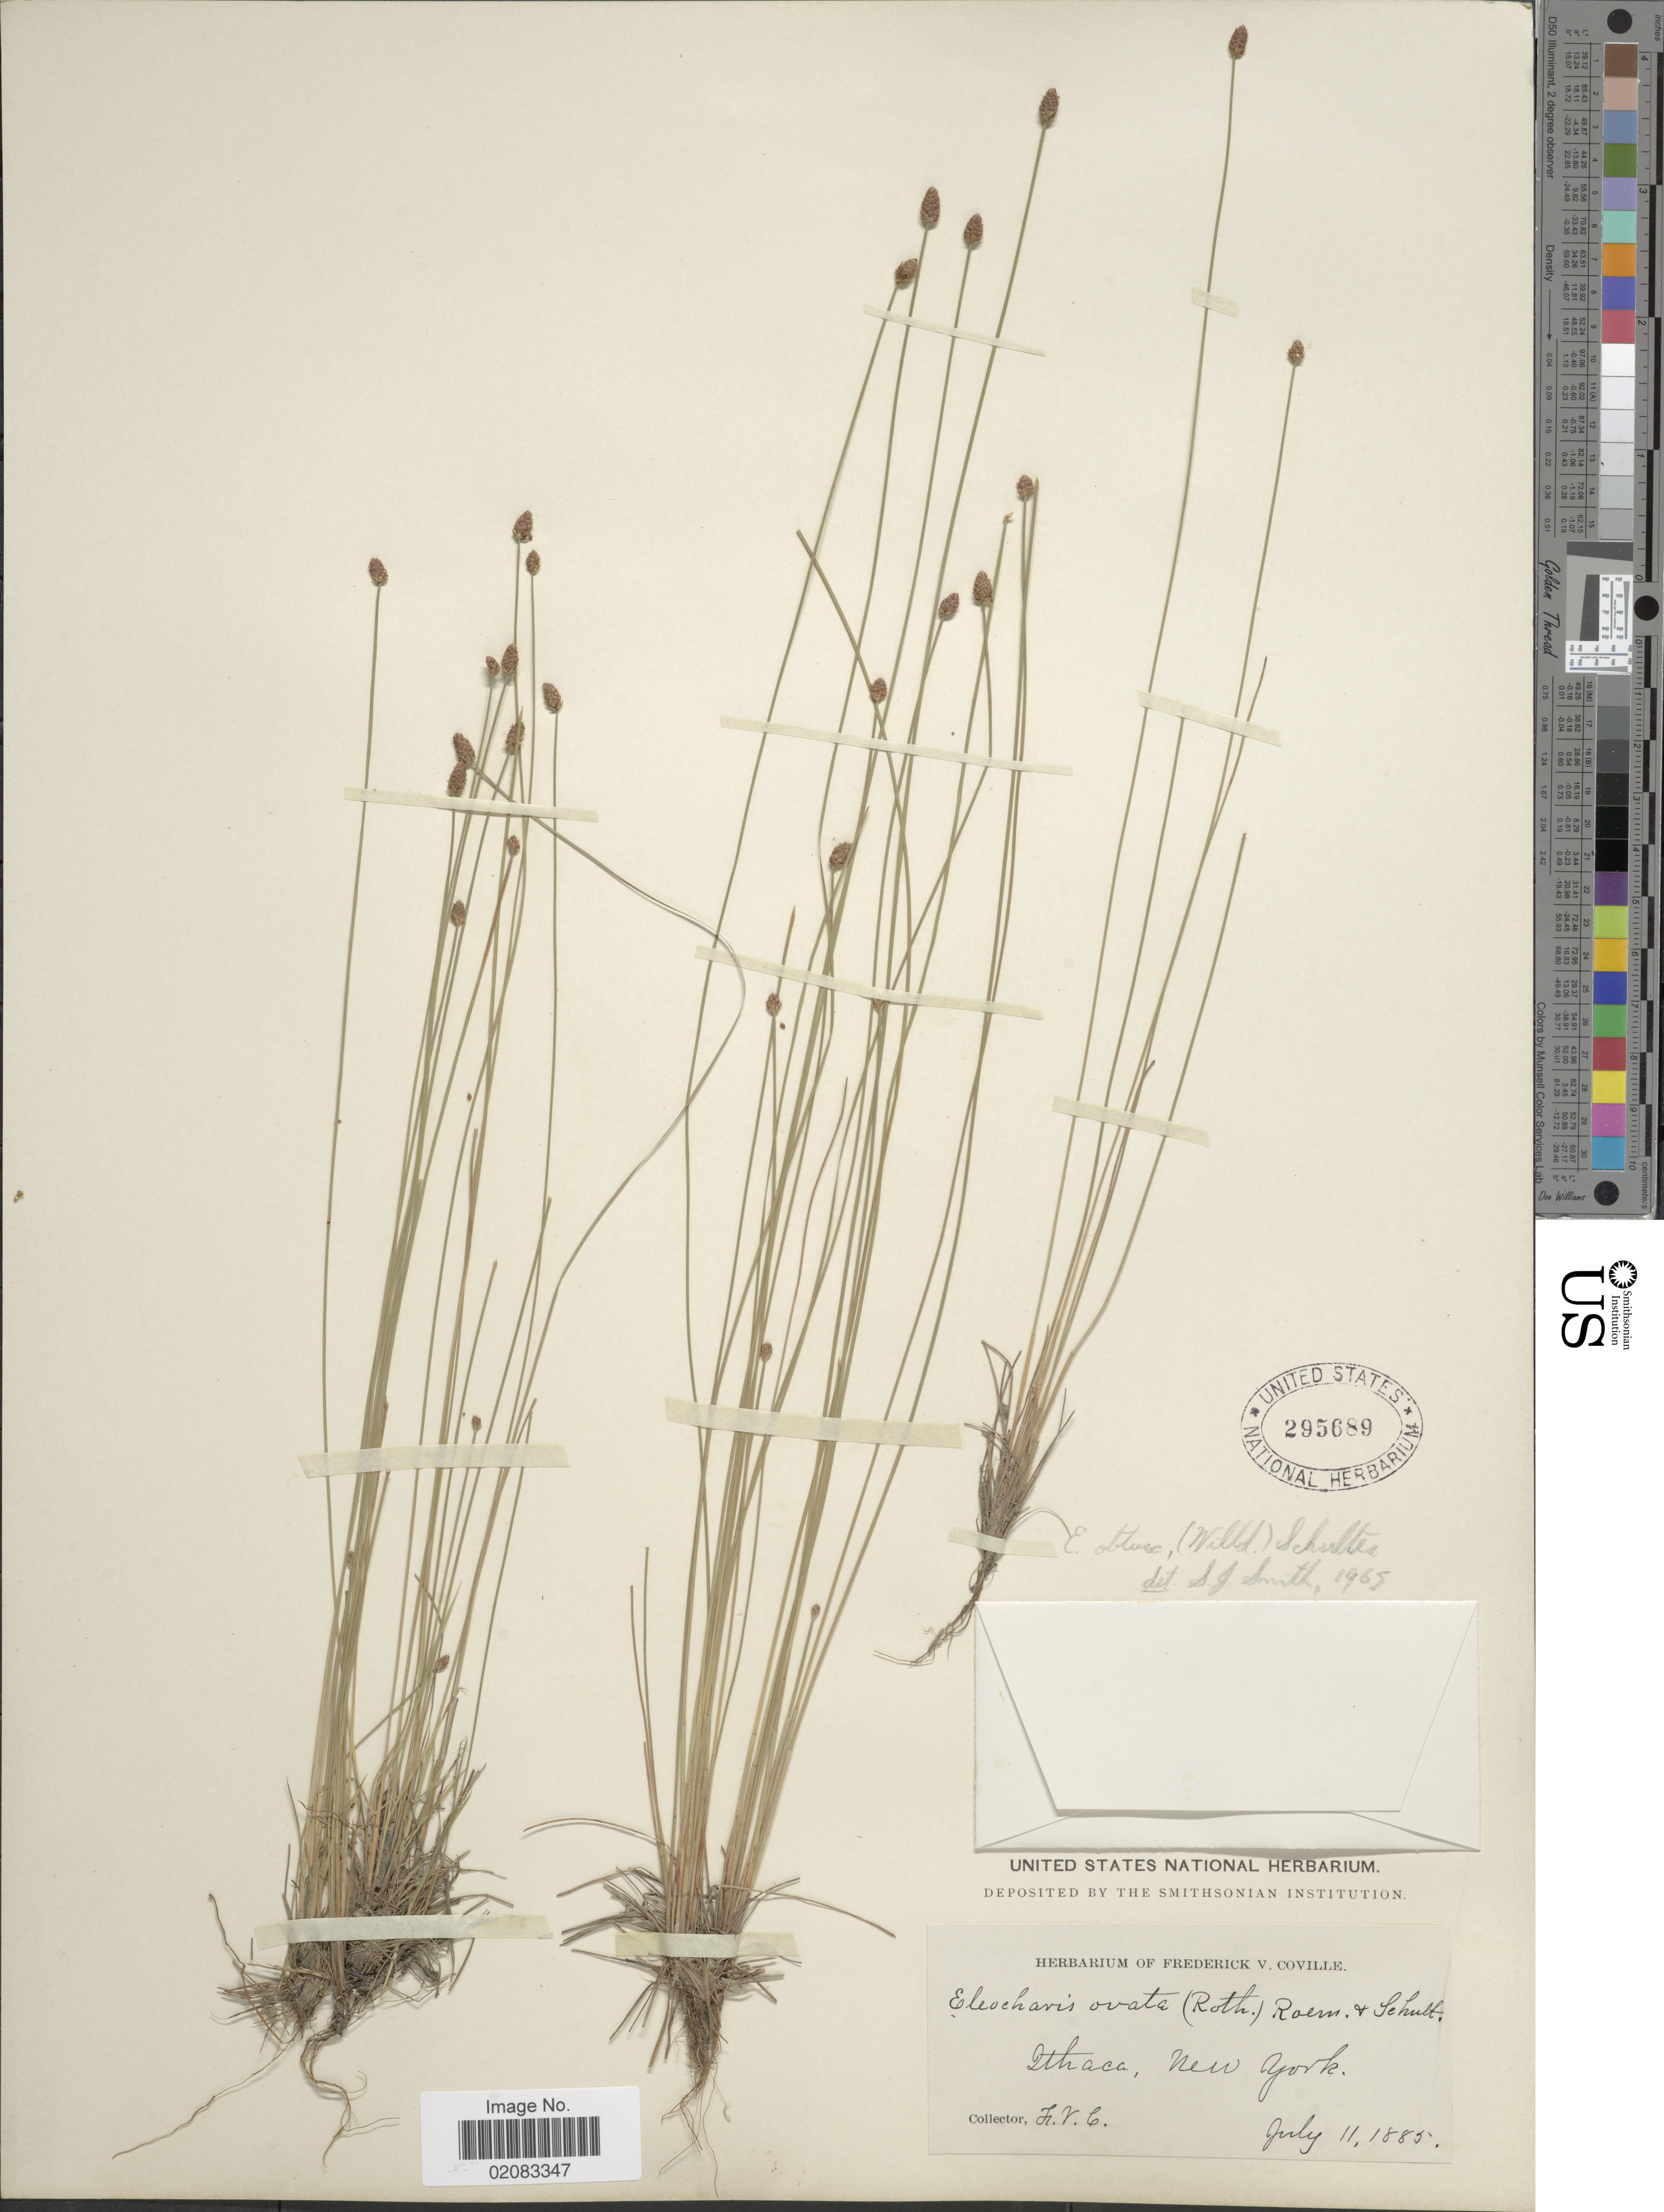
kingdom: Plantae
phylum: Tracheophyta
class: Liliopsida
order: Poales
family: Cyperaceae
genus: Eleocharis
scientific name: Eleocharis obtusa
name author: (Willd.) Schult.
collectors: F. V. Coville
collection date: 1885-07-11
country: United States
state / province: New York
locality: Ithaca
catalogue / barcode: US 295689